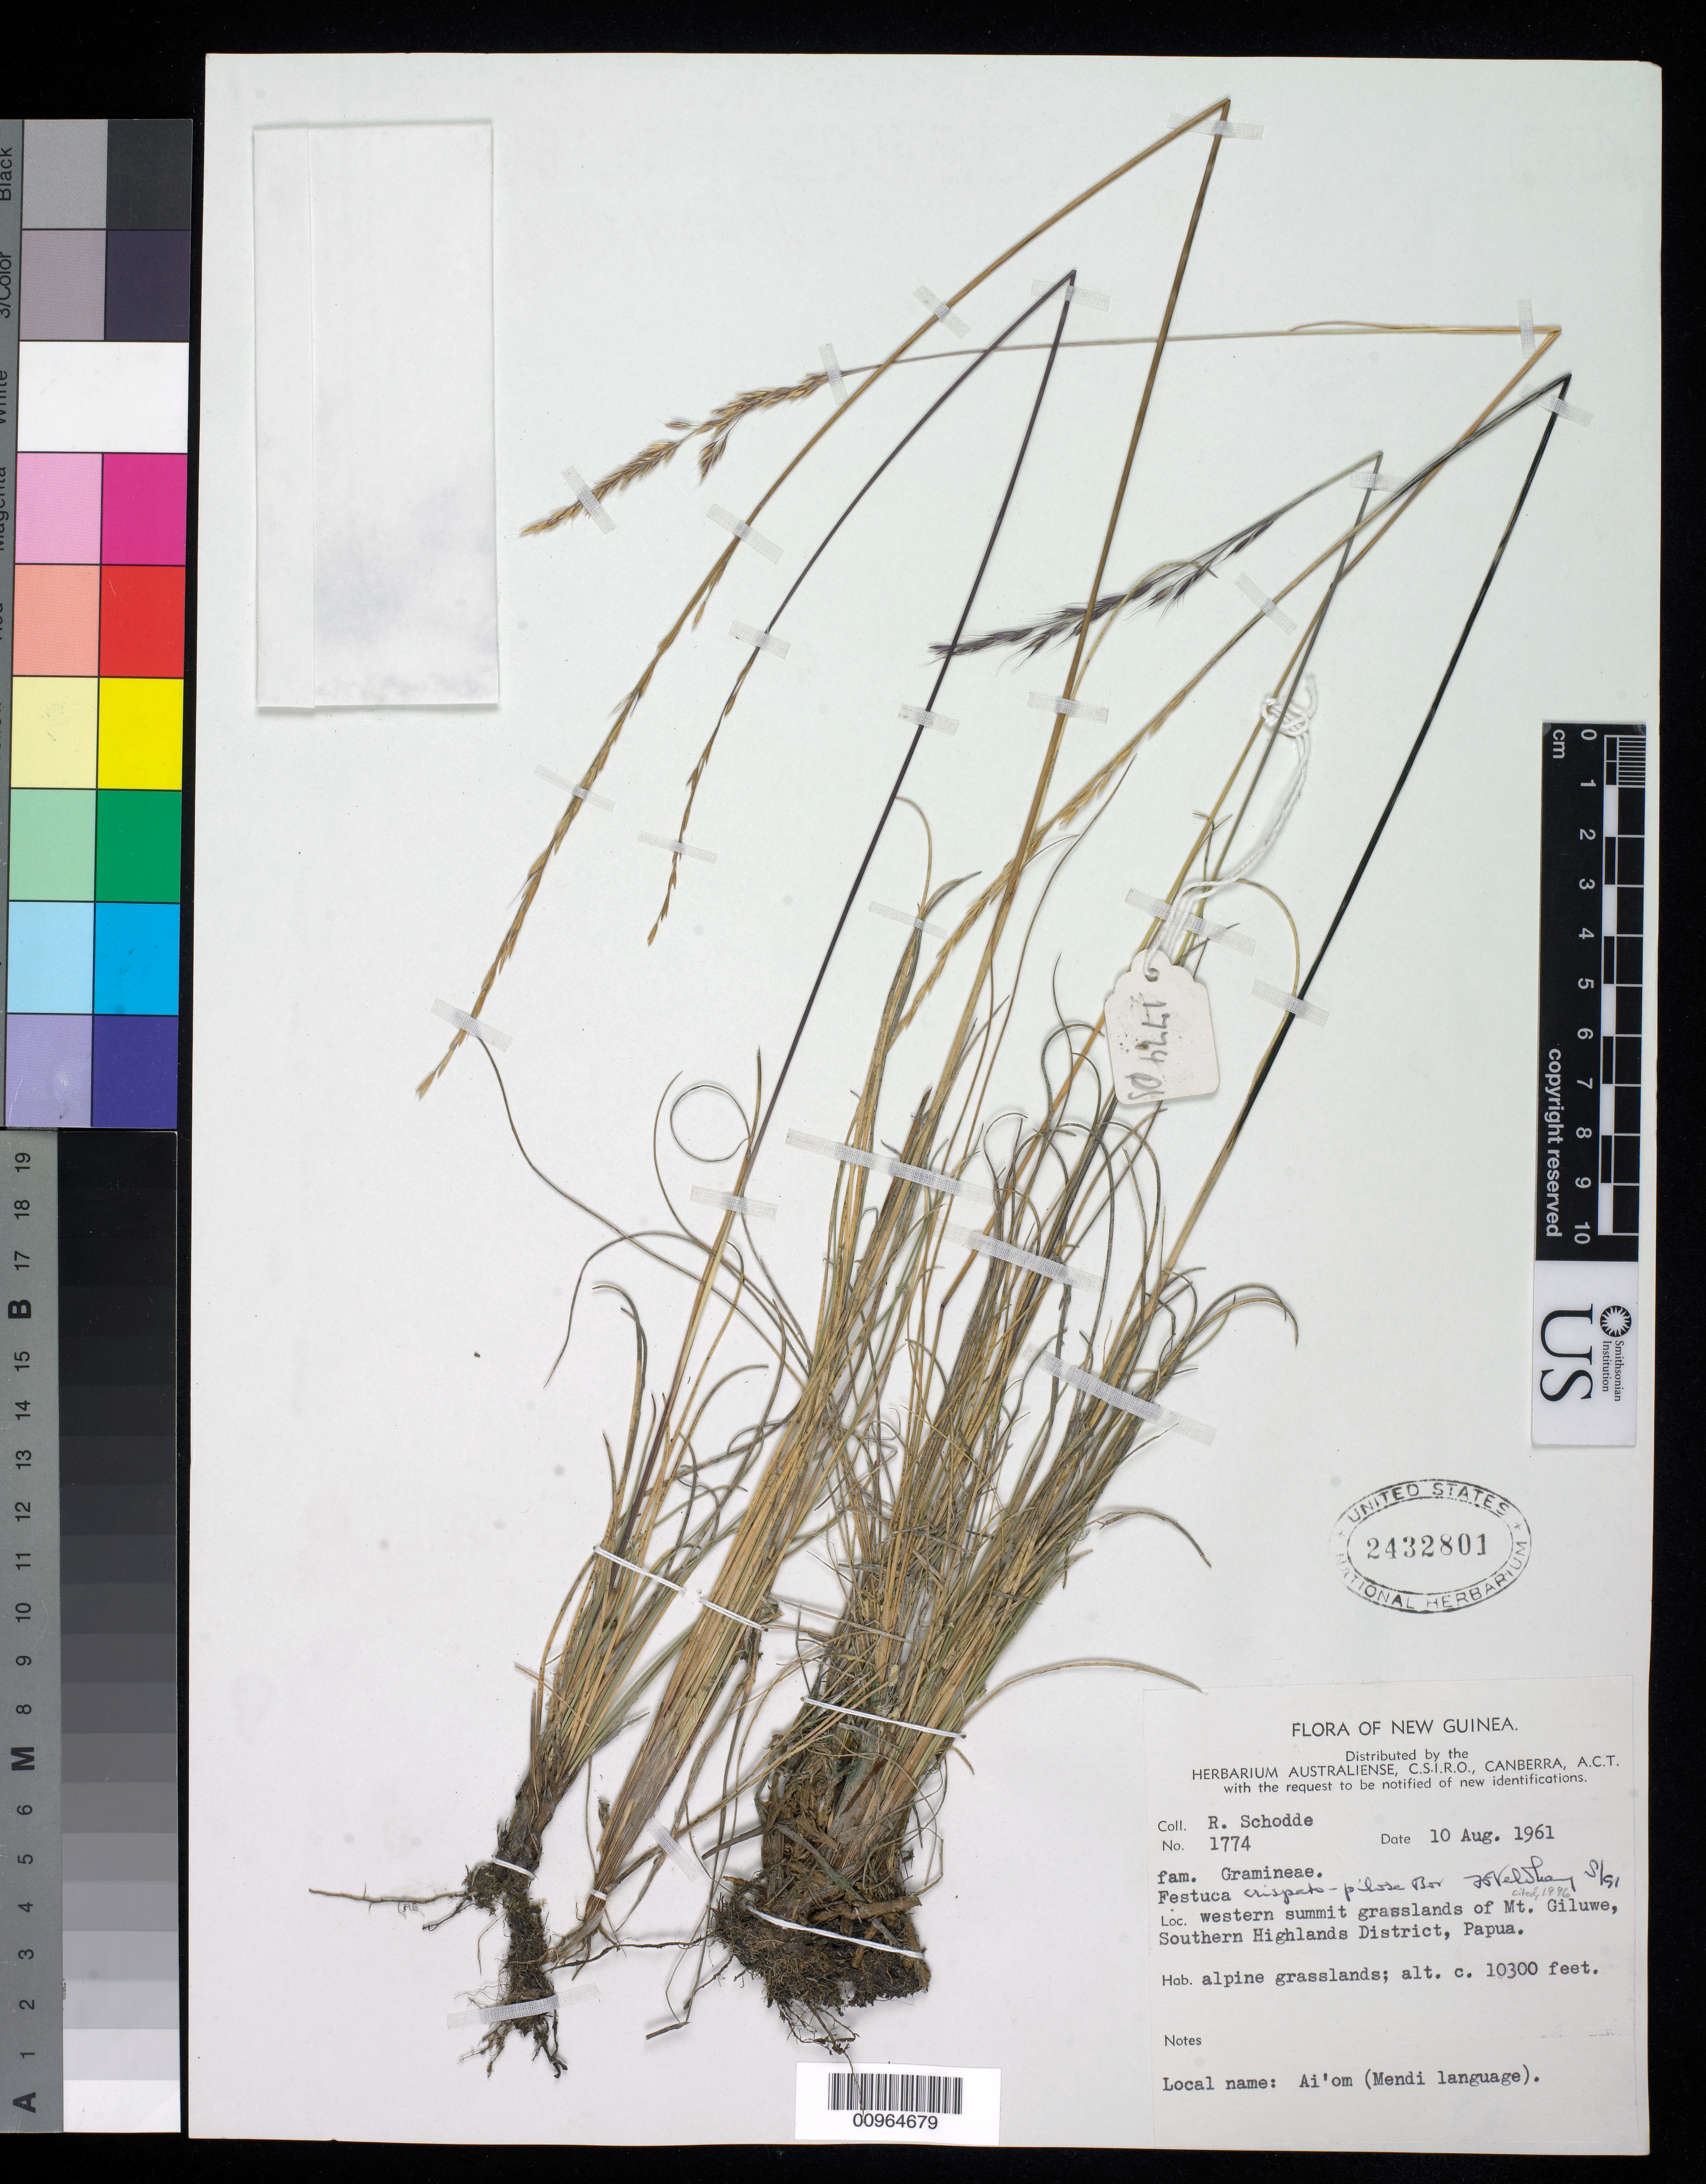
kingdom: Plantae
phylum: Tracheophyta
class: Liliopsida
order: Poales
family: Poaceae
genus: Festuca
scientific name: Festuca crispato-pilosa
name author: Bor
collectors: R. Schodde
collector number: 1774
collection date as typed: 10 Aug 1961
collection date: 1961-08-10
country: Papua New Guinea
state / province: Southern Highlands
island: New Guinea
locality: Western summit grasslands of Mt. Giluwe.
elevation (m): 3139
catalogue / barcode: US 2432801